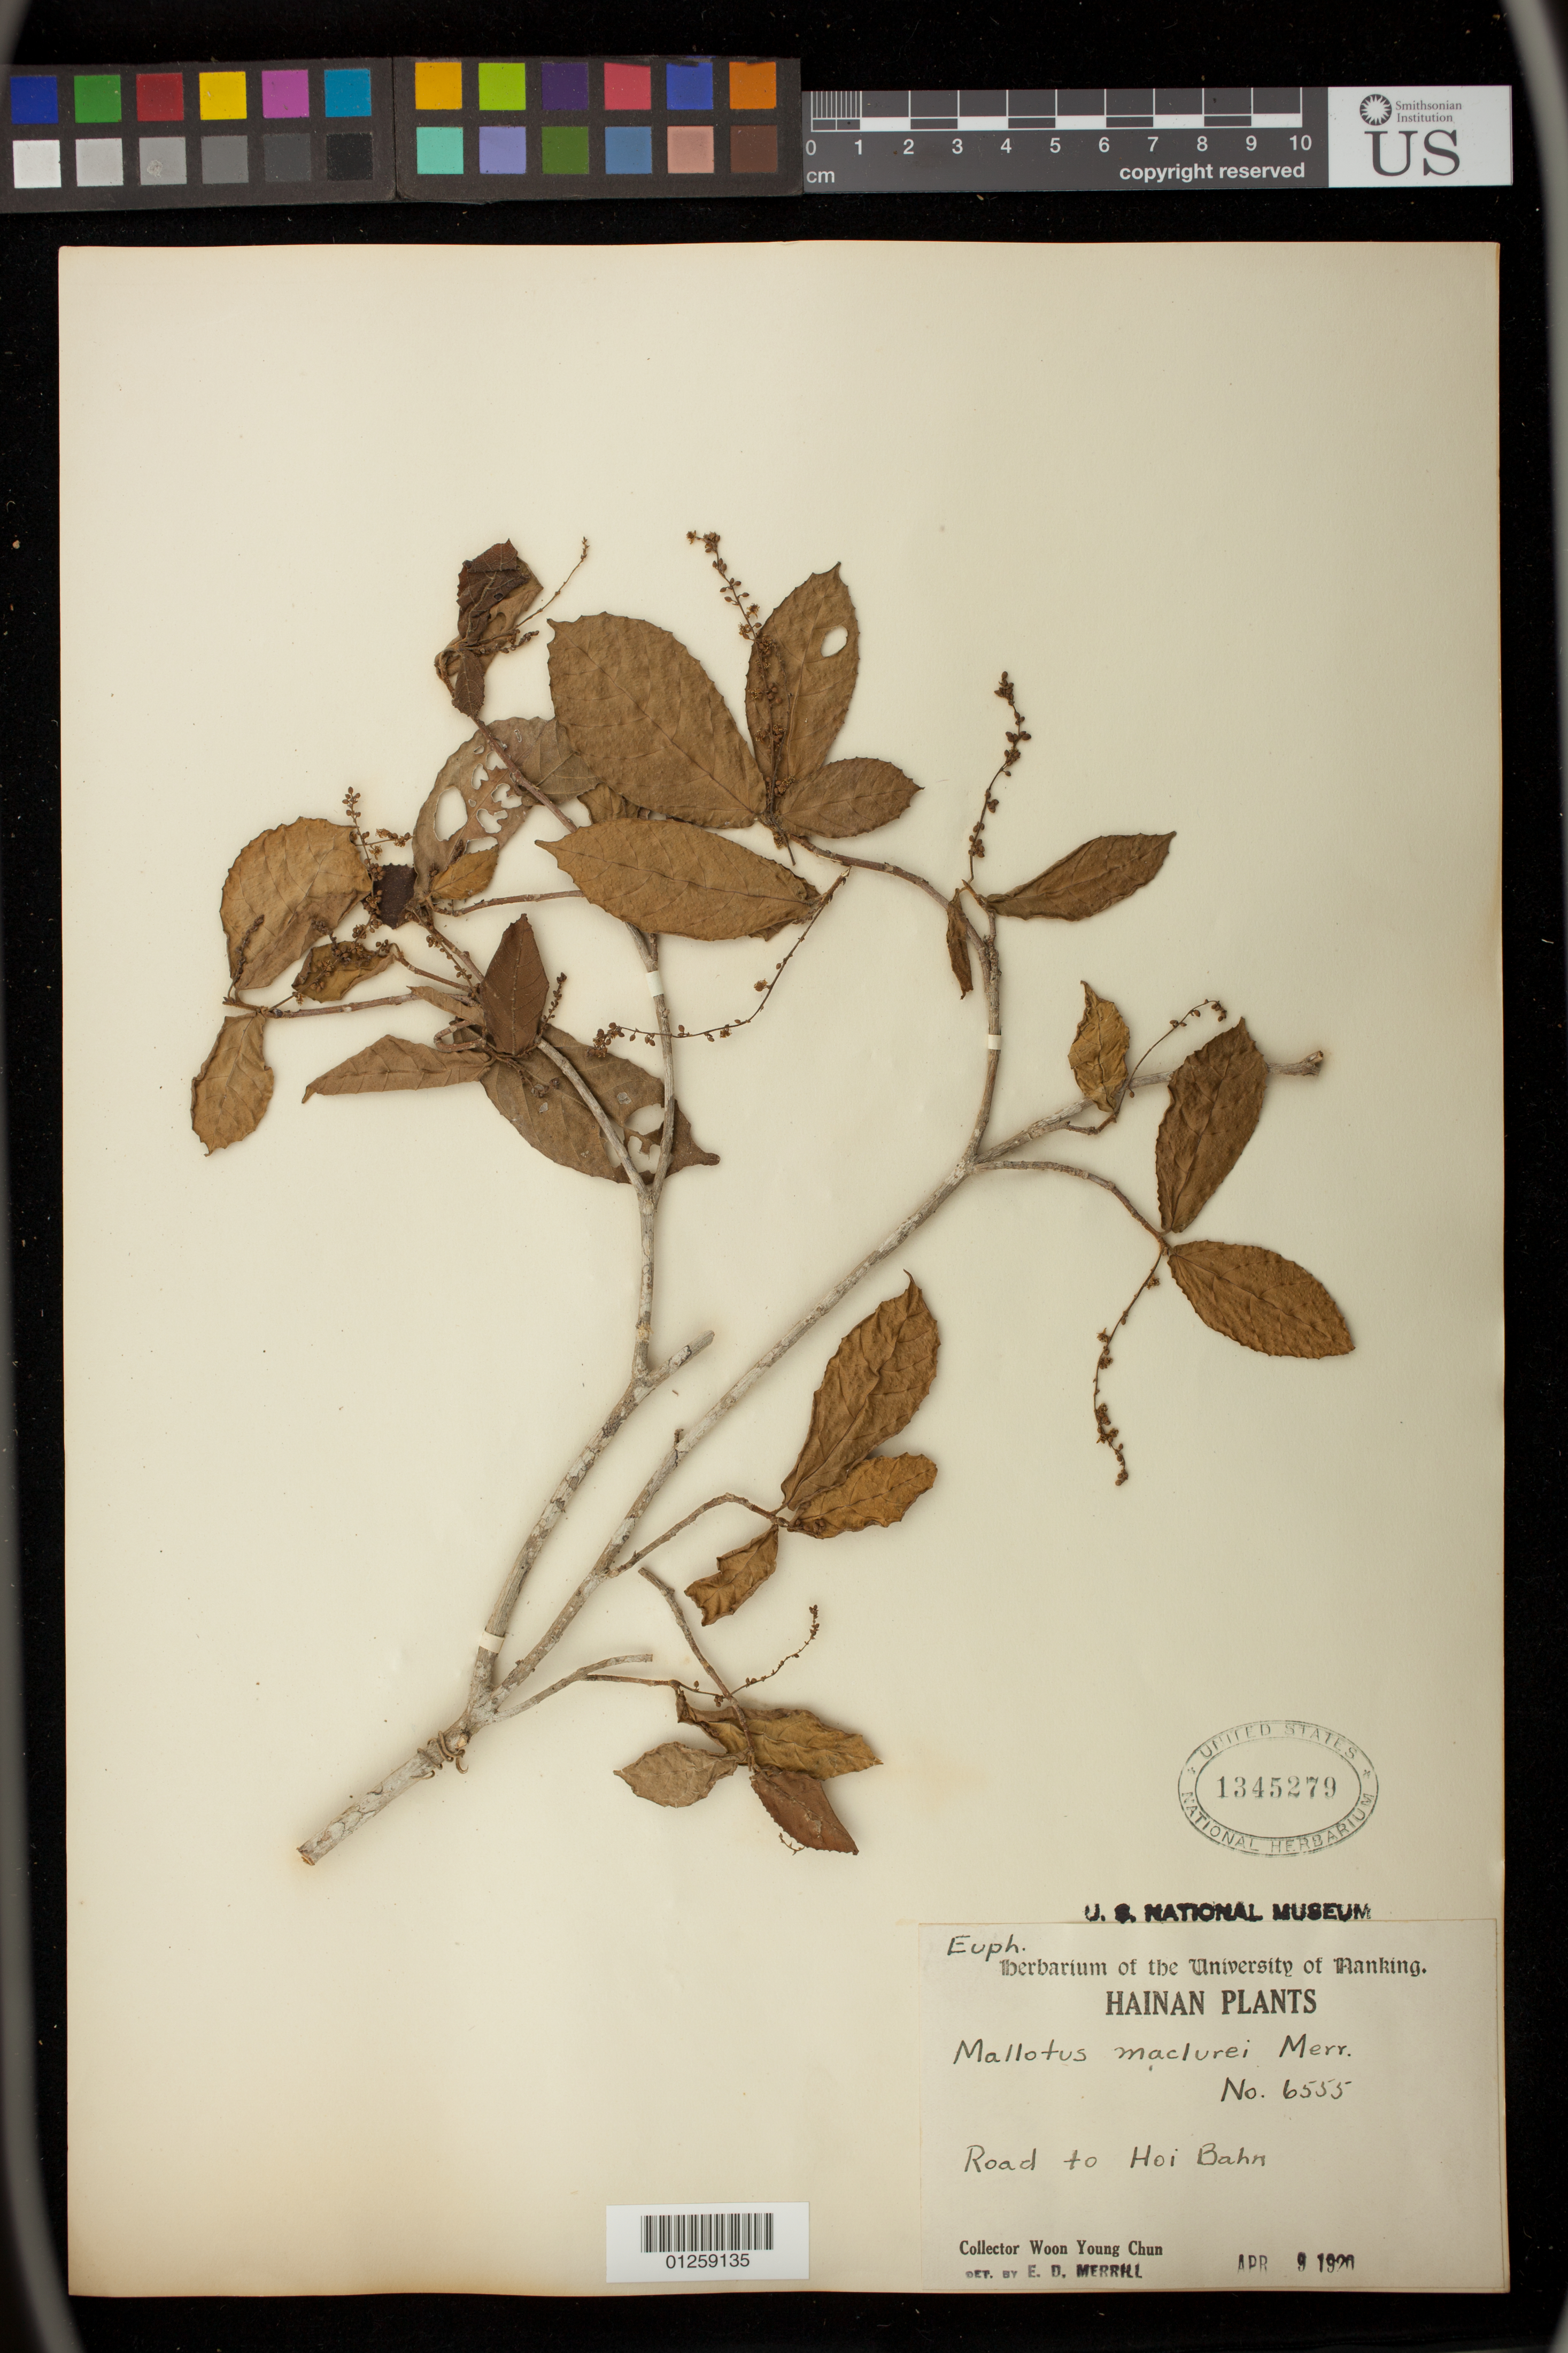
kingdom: Plantae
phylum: Tracheophyta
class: Magnoliopsida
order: Malpighiales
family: Euphorbiaceae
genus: Mallotus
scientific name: Mallotus peltatus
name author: (Geiseler) Müll. Arg.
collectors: W. Y. Chun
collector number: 6555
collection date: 1920-04-09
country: China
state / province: Hainan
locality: Road to Hoi Bahn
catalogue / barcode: US 1345279